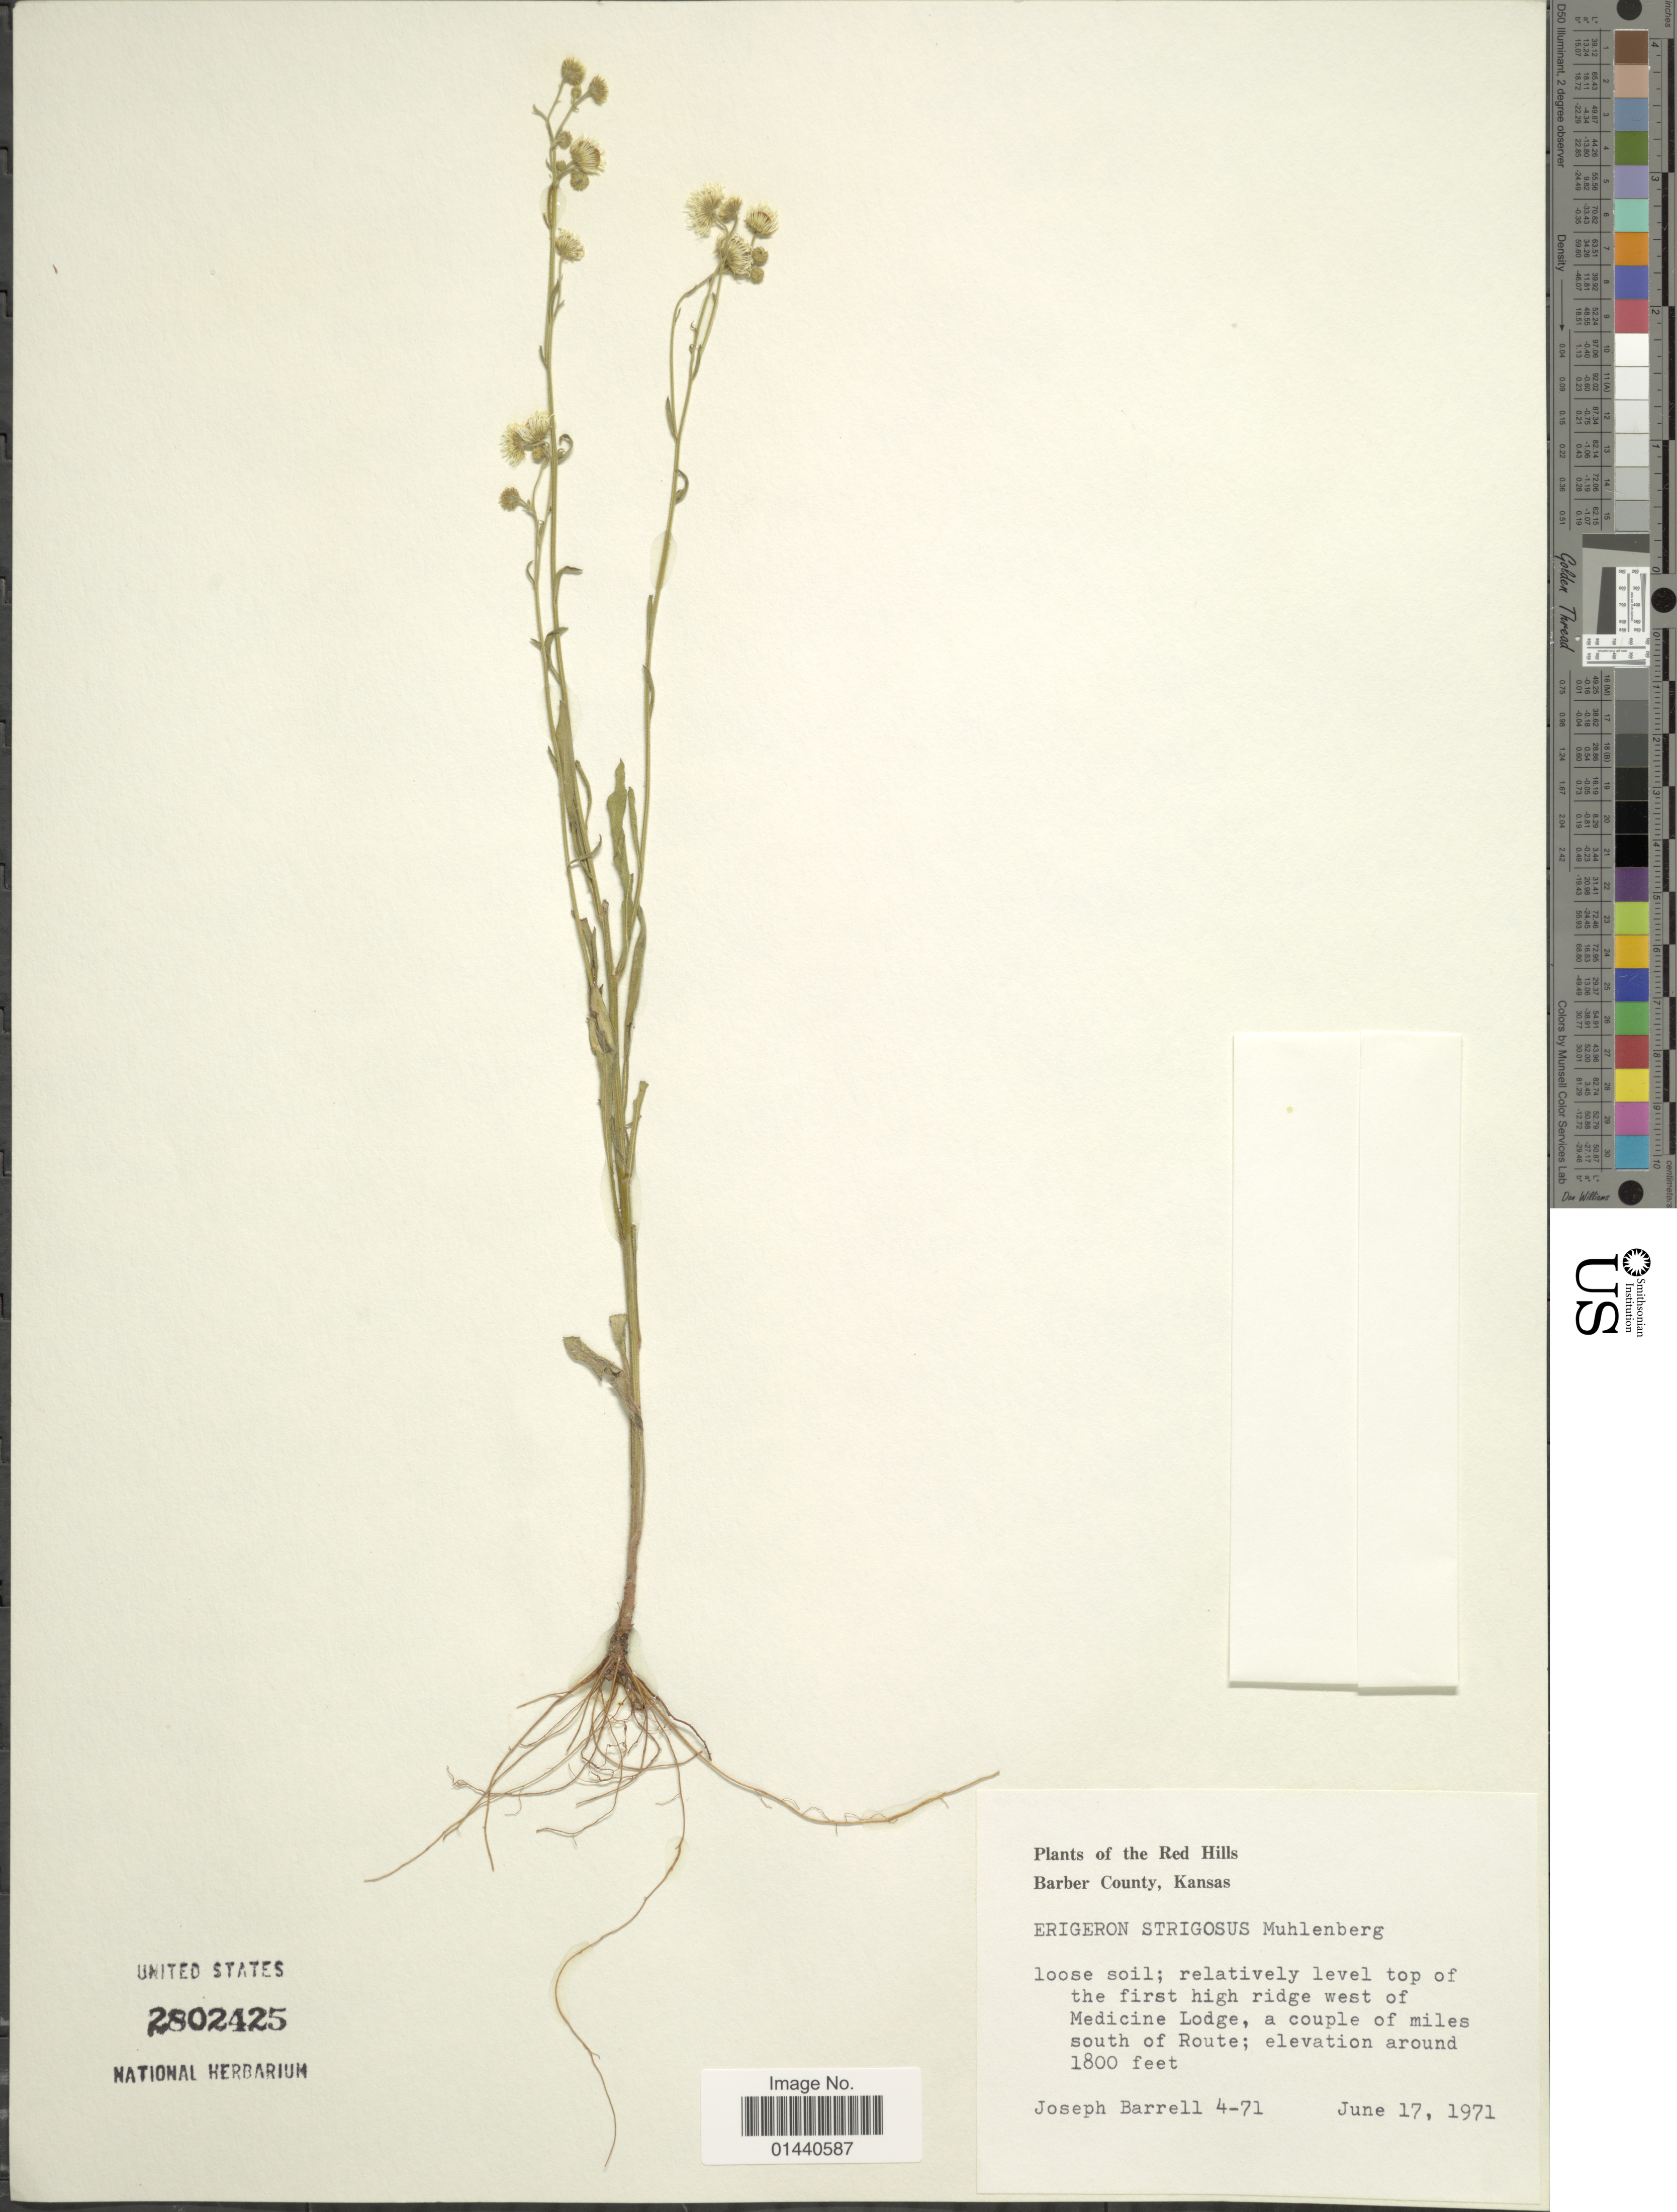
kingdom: Plantae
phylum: Tracheophyta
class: Magnoliopsida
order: Asterales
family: Asteraceae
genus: Erigeron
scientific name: Erigeron strigosus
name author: Muhl. ex Willd.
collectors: J. Barrell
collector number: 4-71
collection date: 1971-06-17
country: United States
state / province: Kansas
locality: The Red Hills Barber County. Relatively level top of the first high ridge west of Medicine Lodge, a couple of miles south of Route.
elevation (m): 549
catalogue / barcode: US 2802425